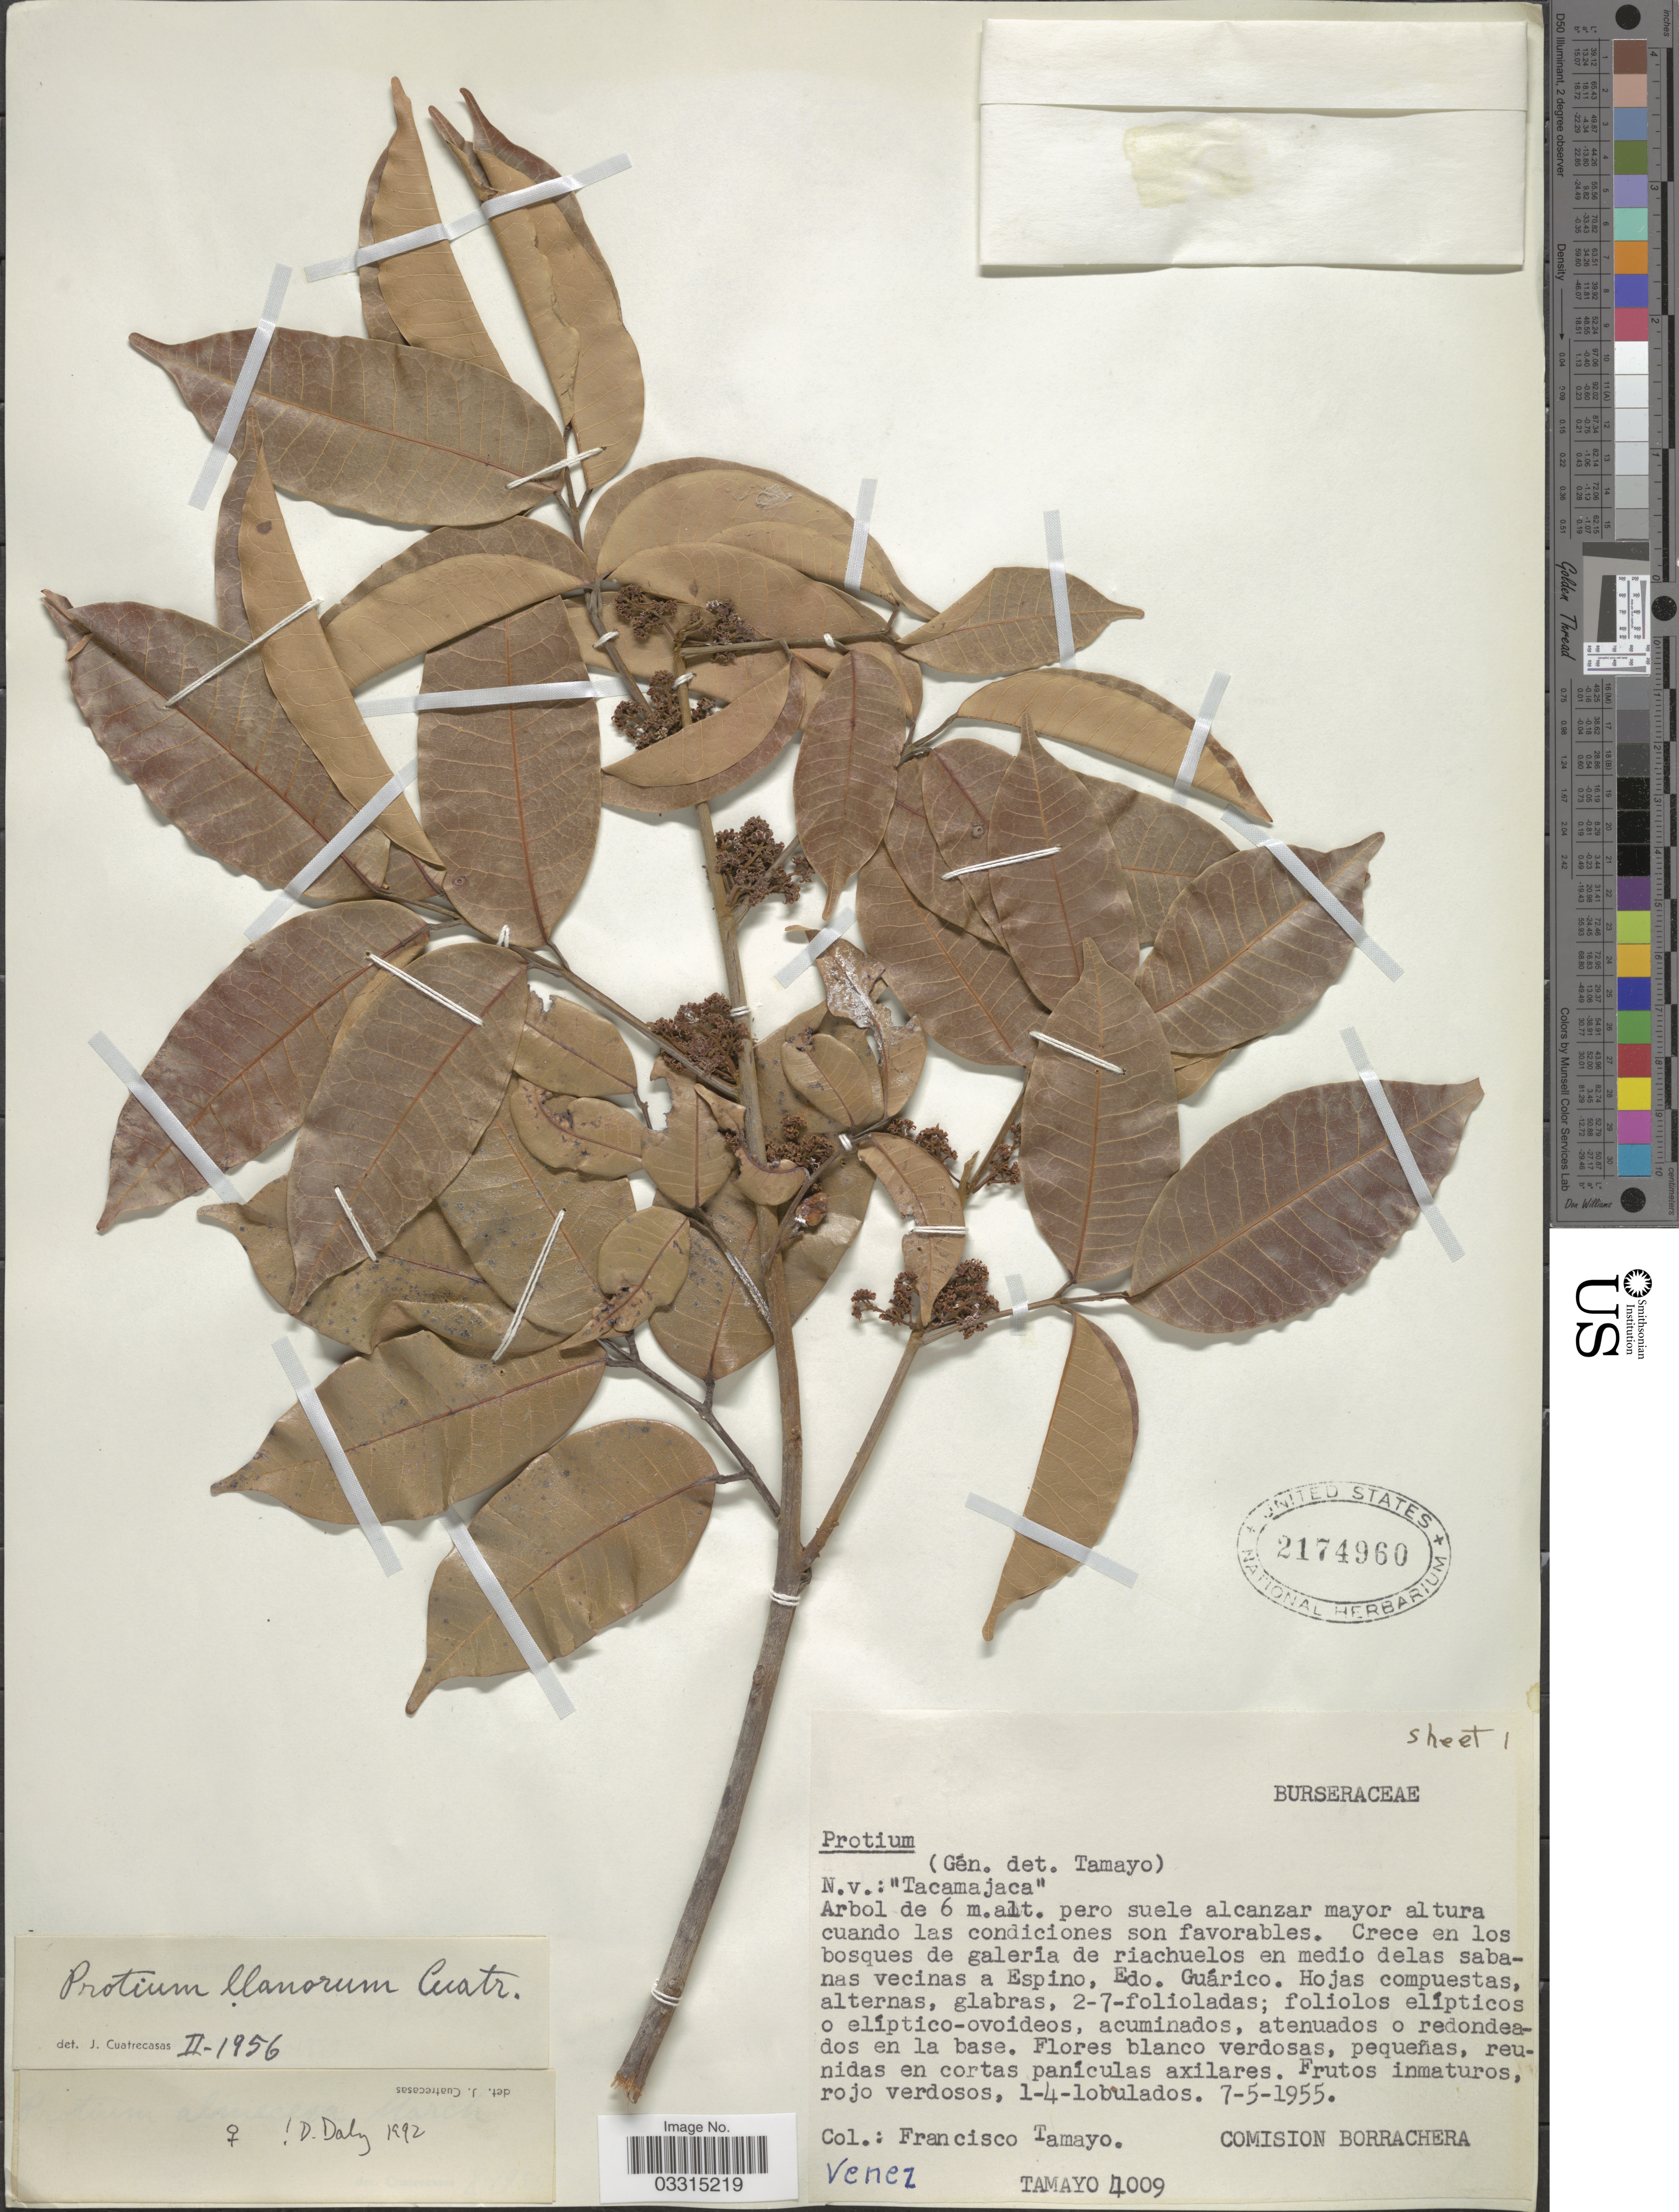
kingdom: Plantae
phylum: Tracheophyta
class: Magnoliopsida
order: Sapindales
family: Burseraceae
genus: Protium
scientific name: Protium llanorum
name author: Cuatrec.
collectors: F. Tamayo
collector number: TAMAYO4009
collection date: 1955-05-07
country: Venezuela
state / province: Guárico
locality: En medio delas sabanas vecinas a Espino.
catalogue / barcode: US 2174960